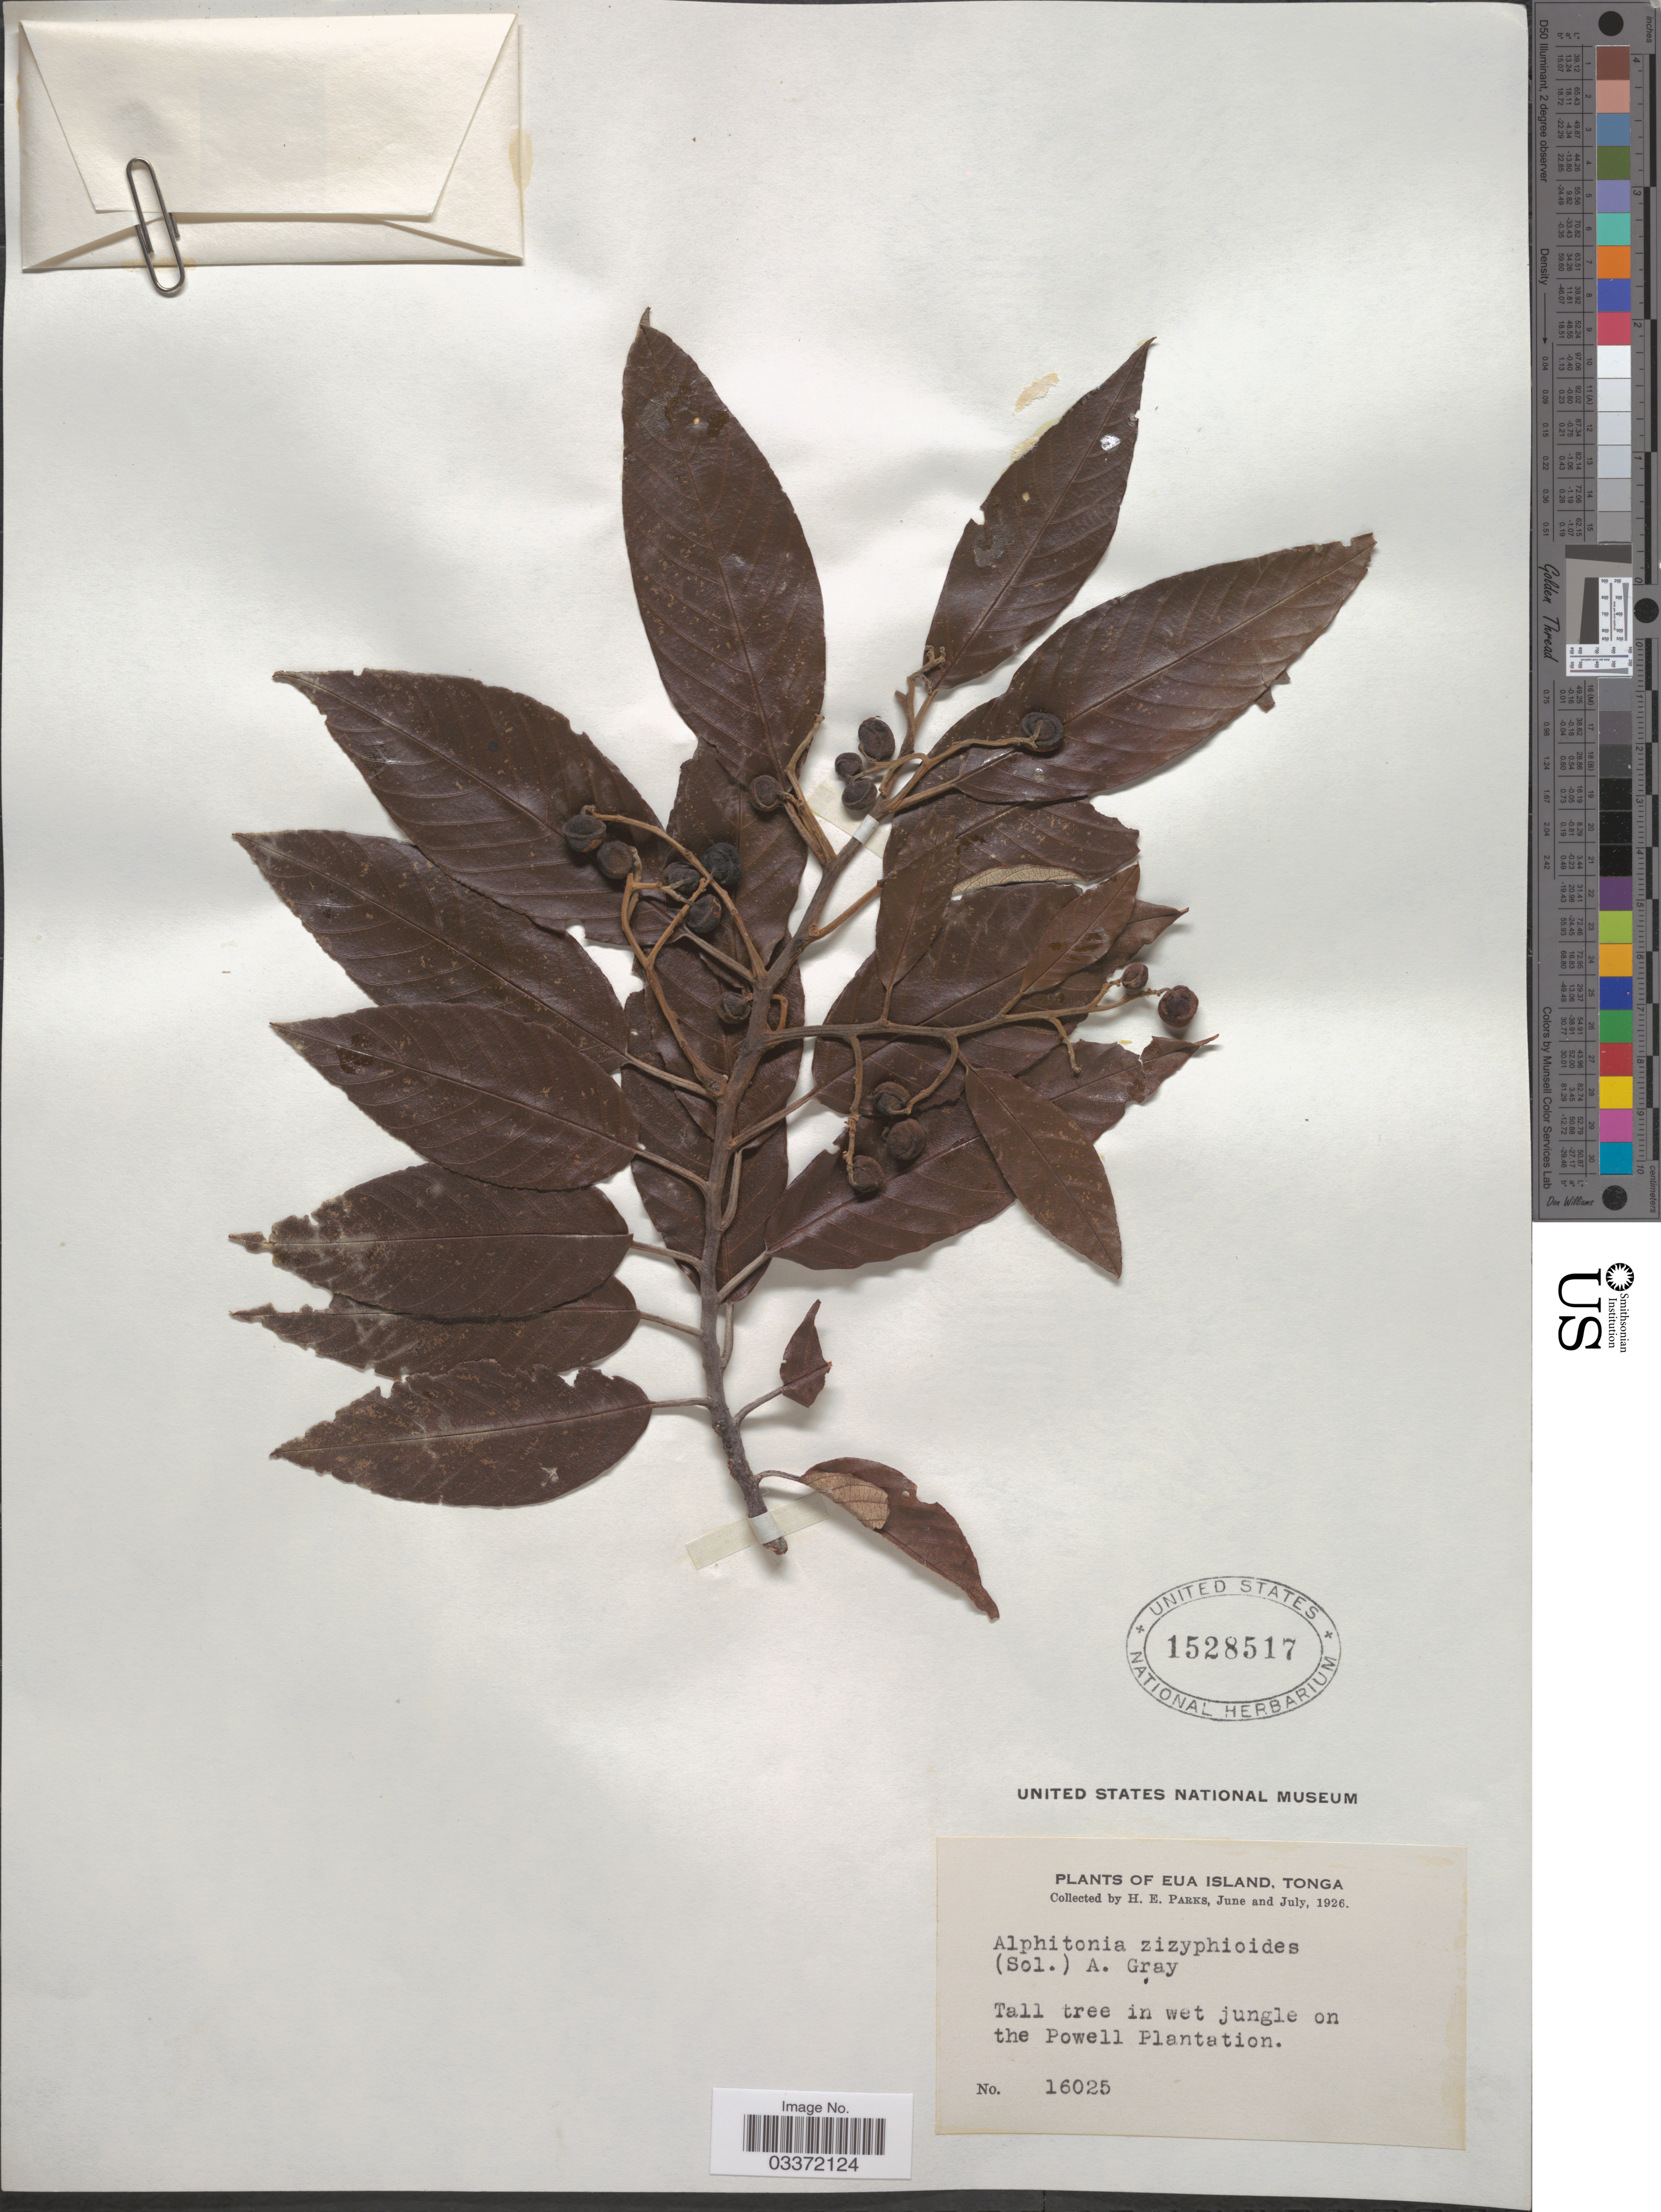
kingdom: Plantae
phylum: Tracheophyta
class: Magnoliopsida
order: Rosales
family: Rhamnaceae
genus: Alphitonia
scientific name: Alphitonia zizyphoides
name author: (Sol. ex Spreng.) A. Gray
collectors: H. E. Parks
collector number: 16025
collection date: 1926-06/1926-07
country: Tonga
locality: Eua Island, Tall tree in wet jungle on the Powell Plantation.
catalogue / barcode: US 1528517